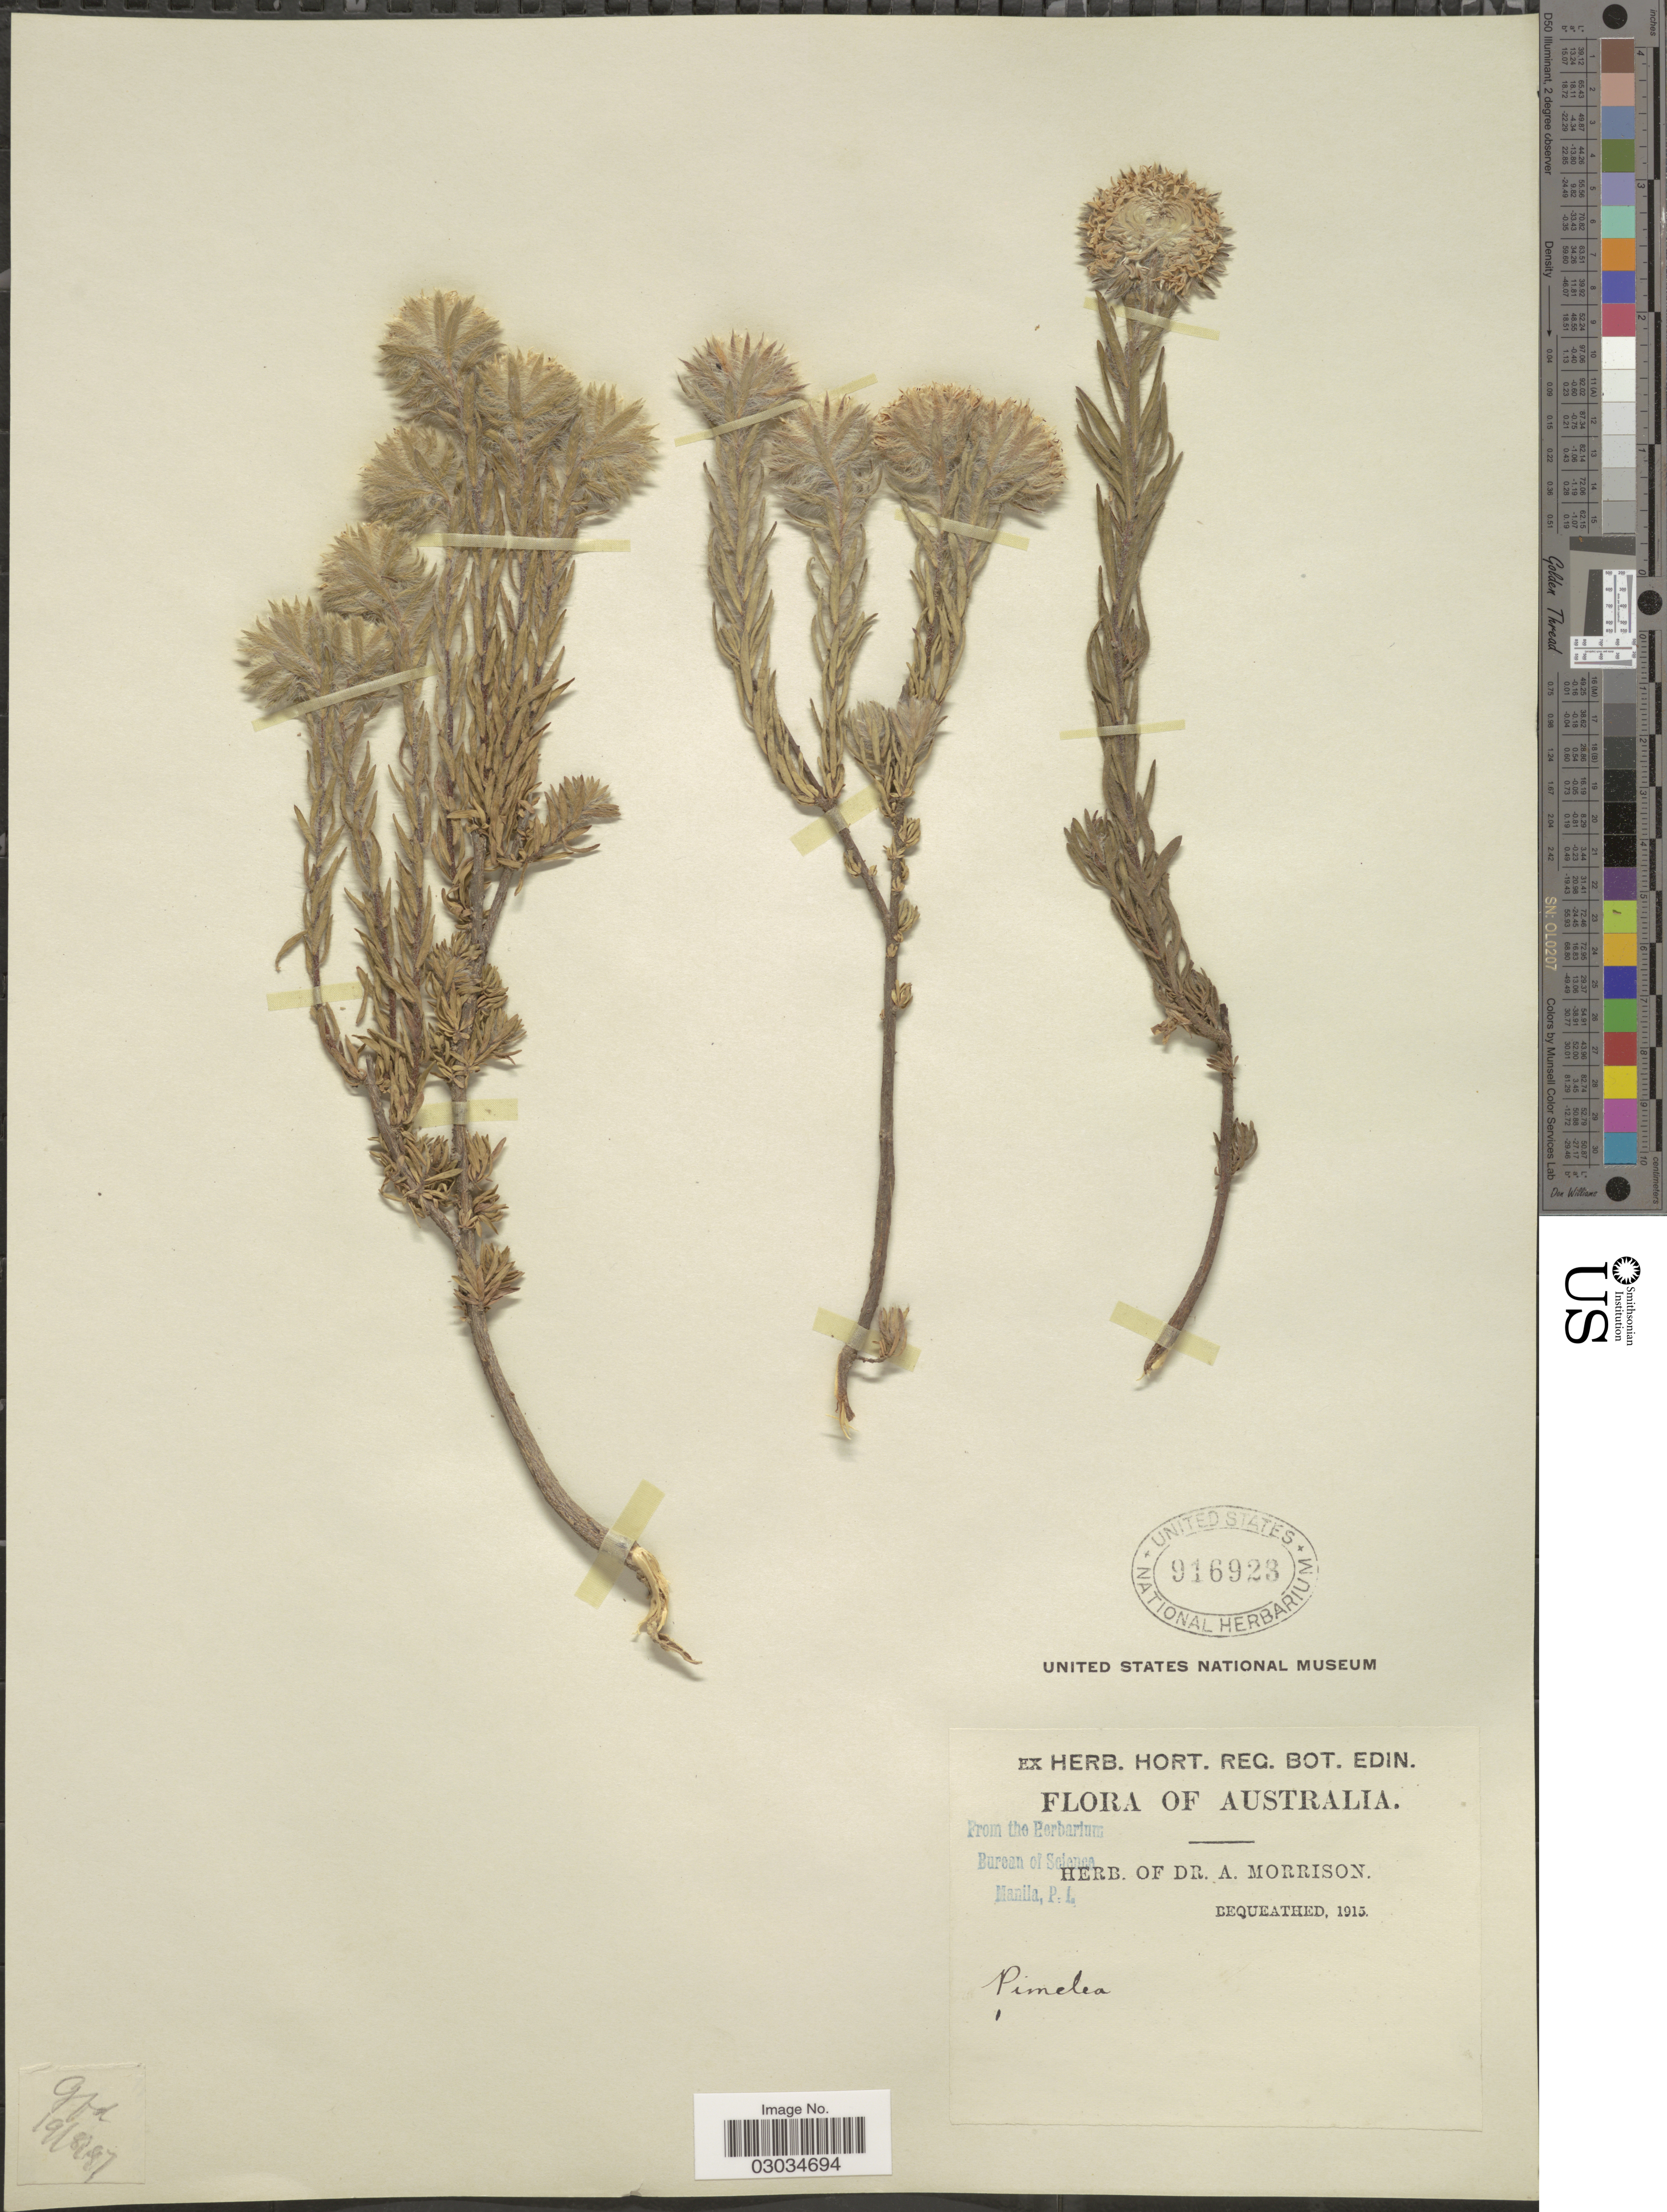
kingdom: Plantae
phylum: Tracheophyta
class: Magnoliopsida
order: Malvales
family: Thymelaeaceae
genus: Pimelea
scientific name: Pimelea sp.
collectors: ex herb. Dr. A. Morrison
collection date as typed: Transcribed d/m/y: 19/8/97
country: Australia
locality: Gfd [unsure placement]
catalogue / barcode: US 916923